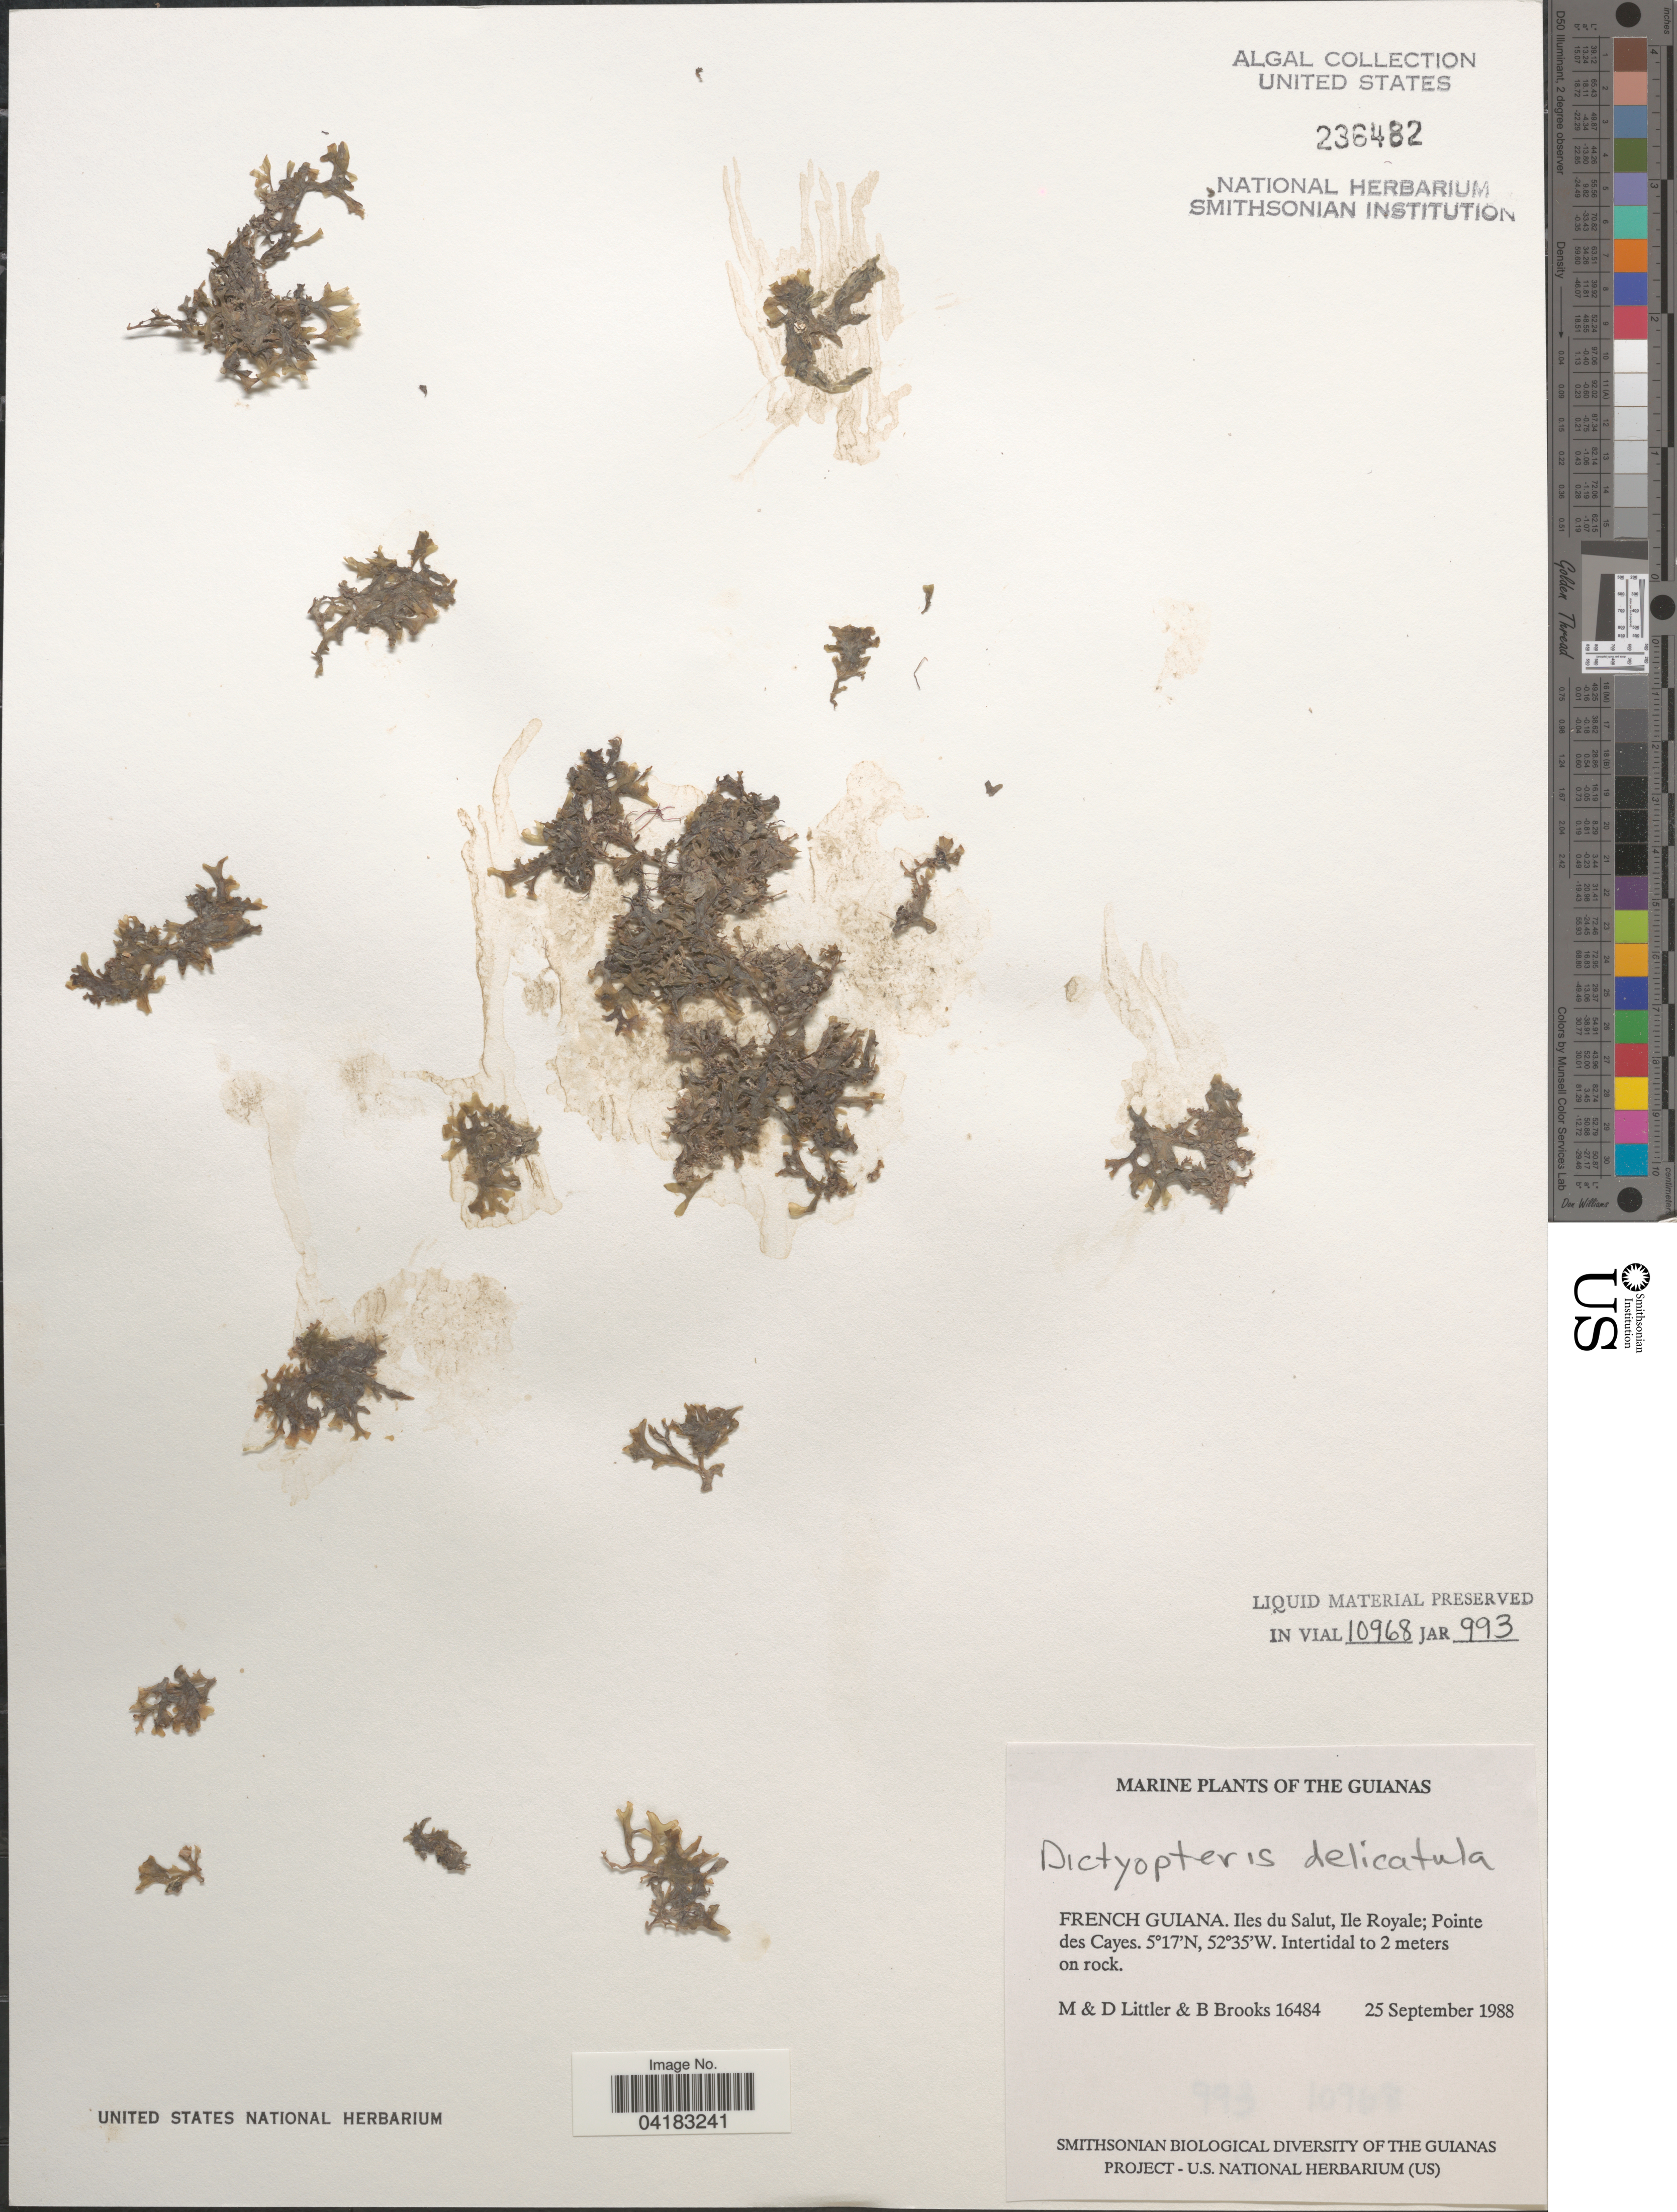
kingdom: Chromista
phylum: Ochrophyta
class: Phaeophyceae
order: Dictyotales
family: Dictyotaceae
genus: Dictyopteris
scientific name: Dictyopteris delicatula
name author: J.V.Lamouroux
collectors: M. Littler, D. S. Littler & B. Brooks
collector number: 16484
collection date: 1988-09-25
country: French Guiana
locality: The Guianas. Iles du Salut, Ile Royale; Pointe des Cayes.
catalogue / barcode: US 236482